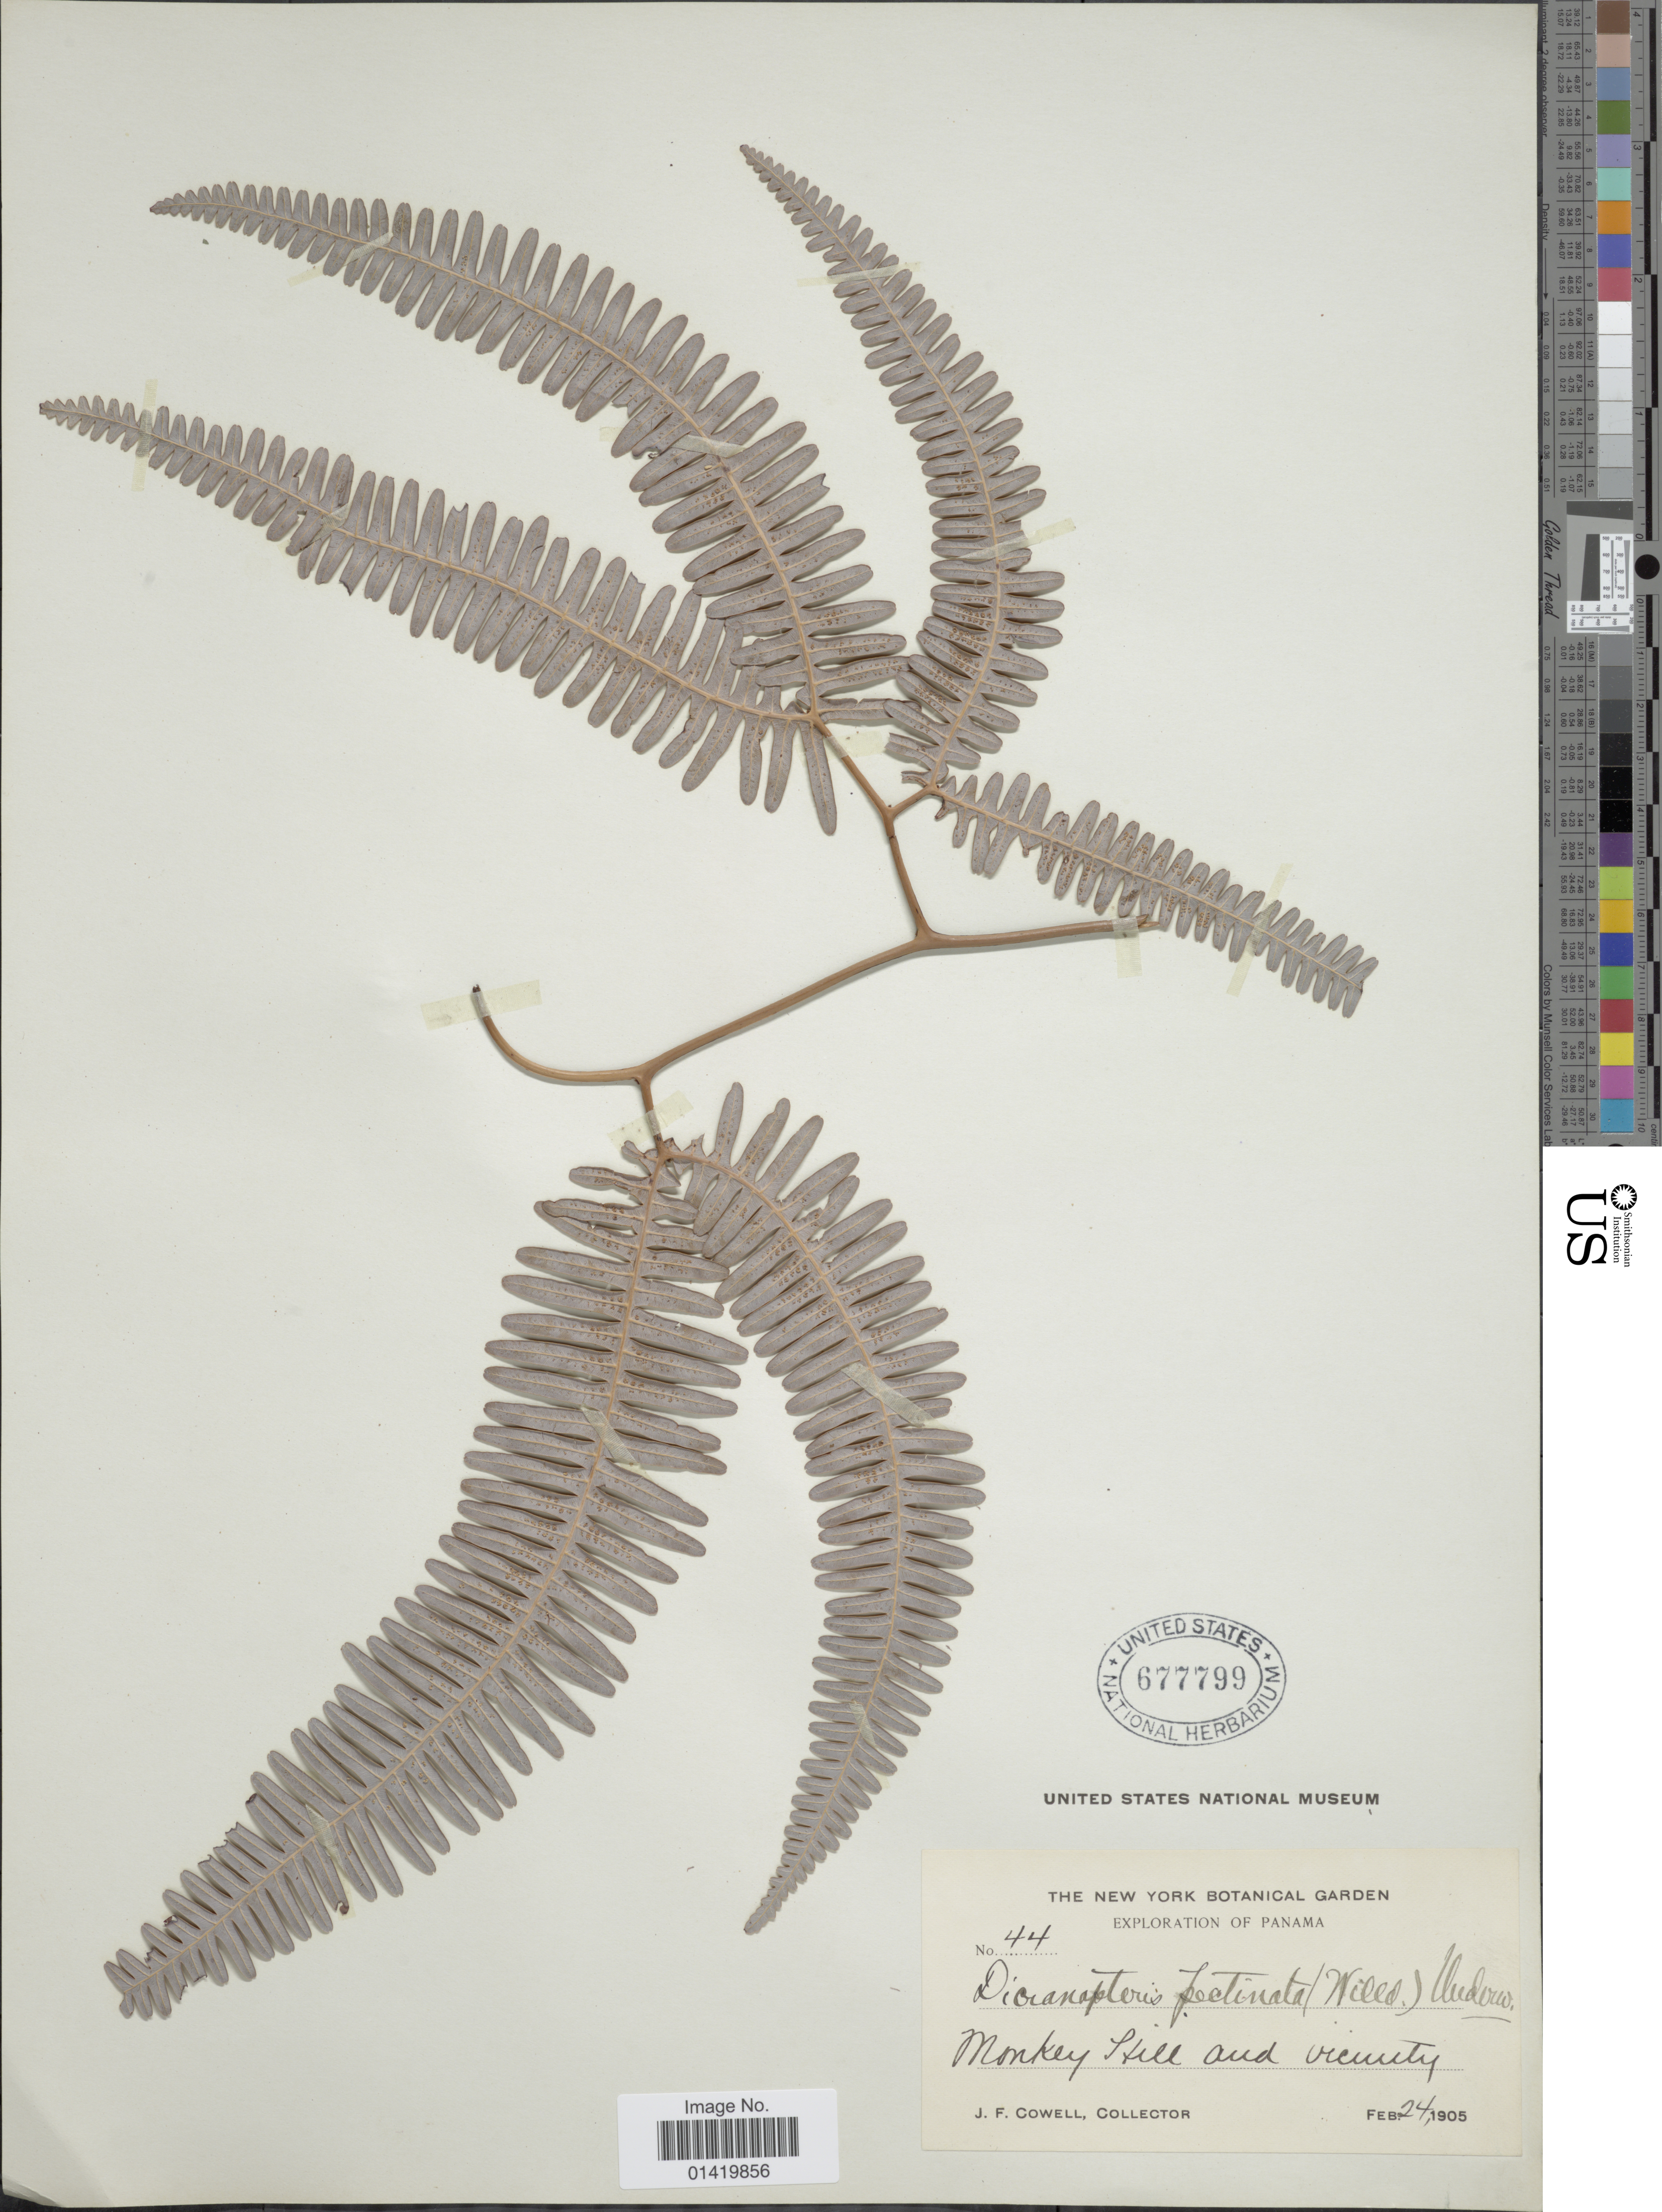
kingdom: Plantae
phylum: Tracheophyta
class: Polypodiopsida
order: Gleicheniales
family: Gleicheniaceae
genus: Gleichenella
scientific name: Gleichenella pectinata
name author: (Willd.) Ching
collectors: J. F. Cowell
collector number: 44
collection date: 1905-02-24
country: Panama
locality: Monkey Hill and vicinity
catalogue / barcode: US 677799